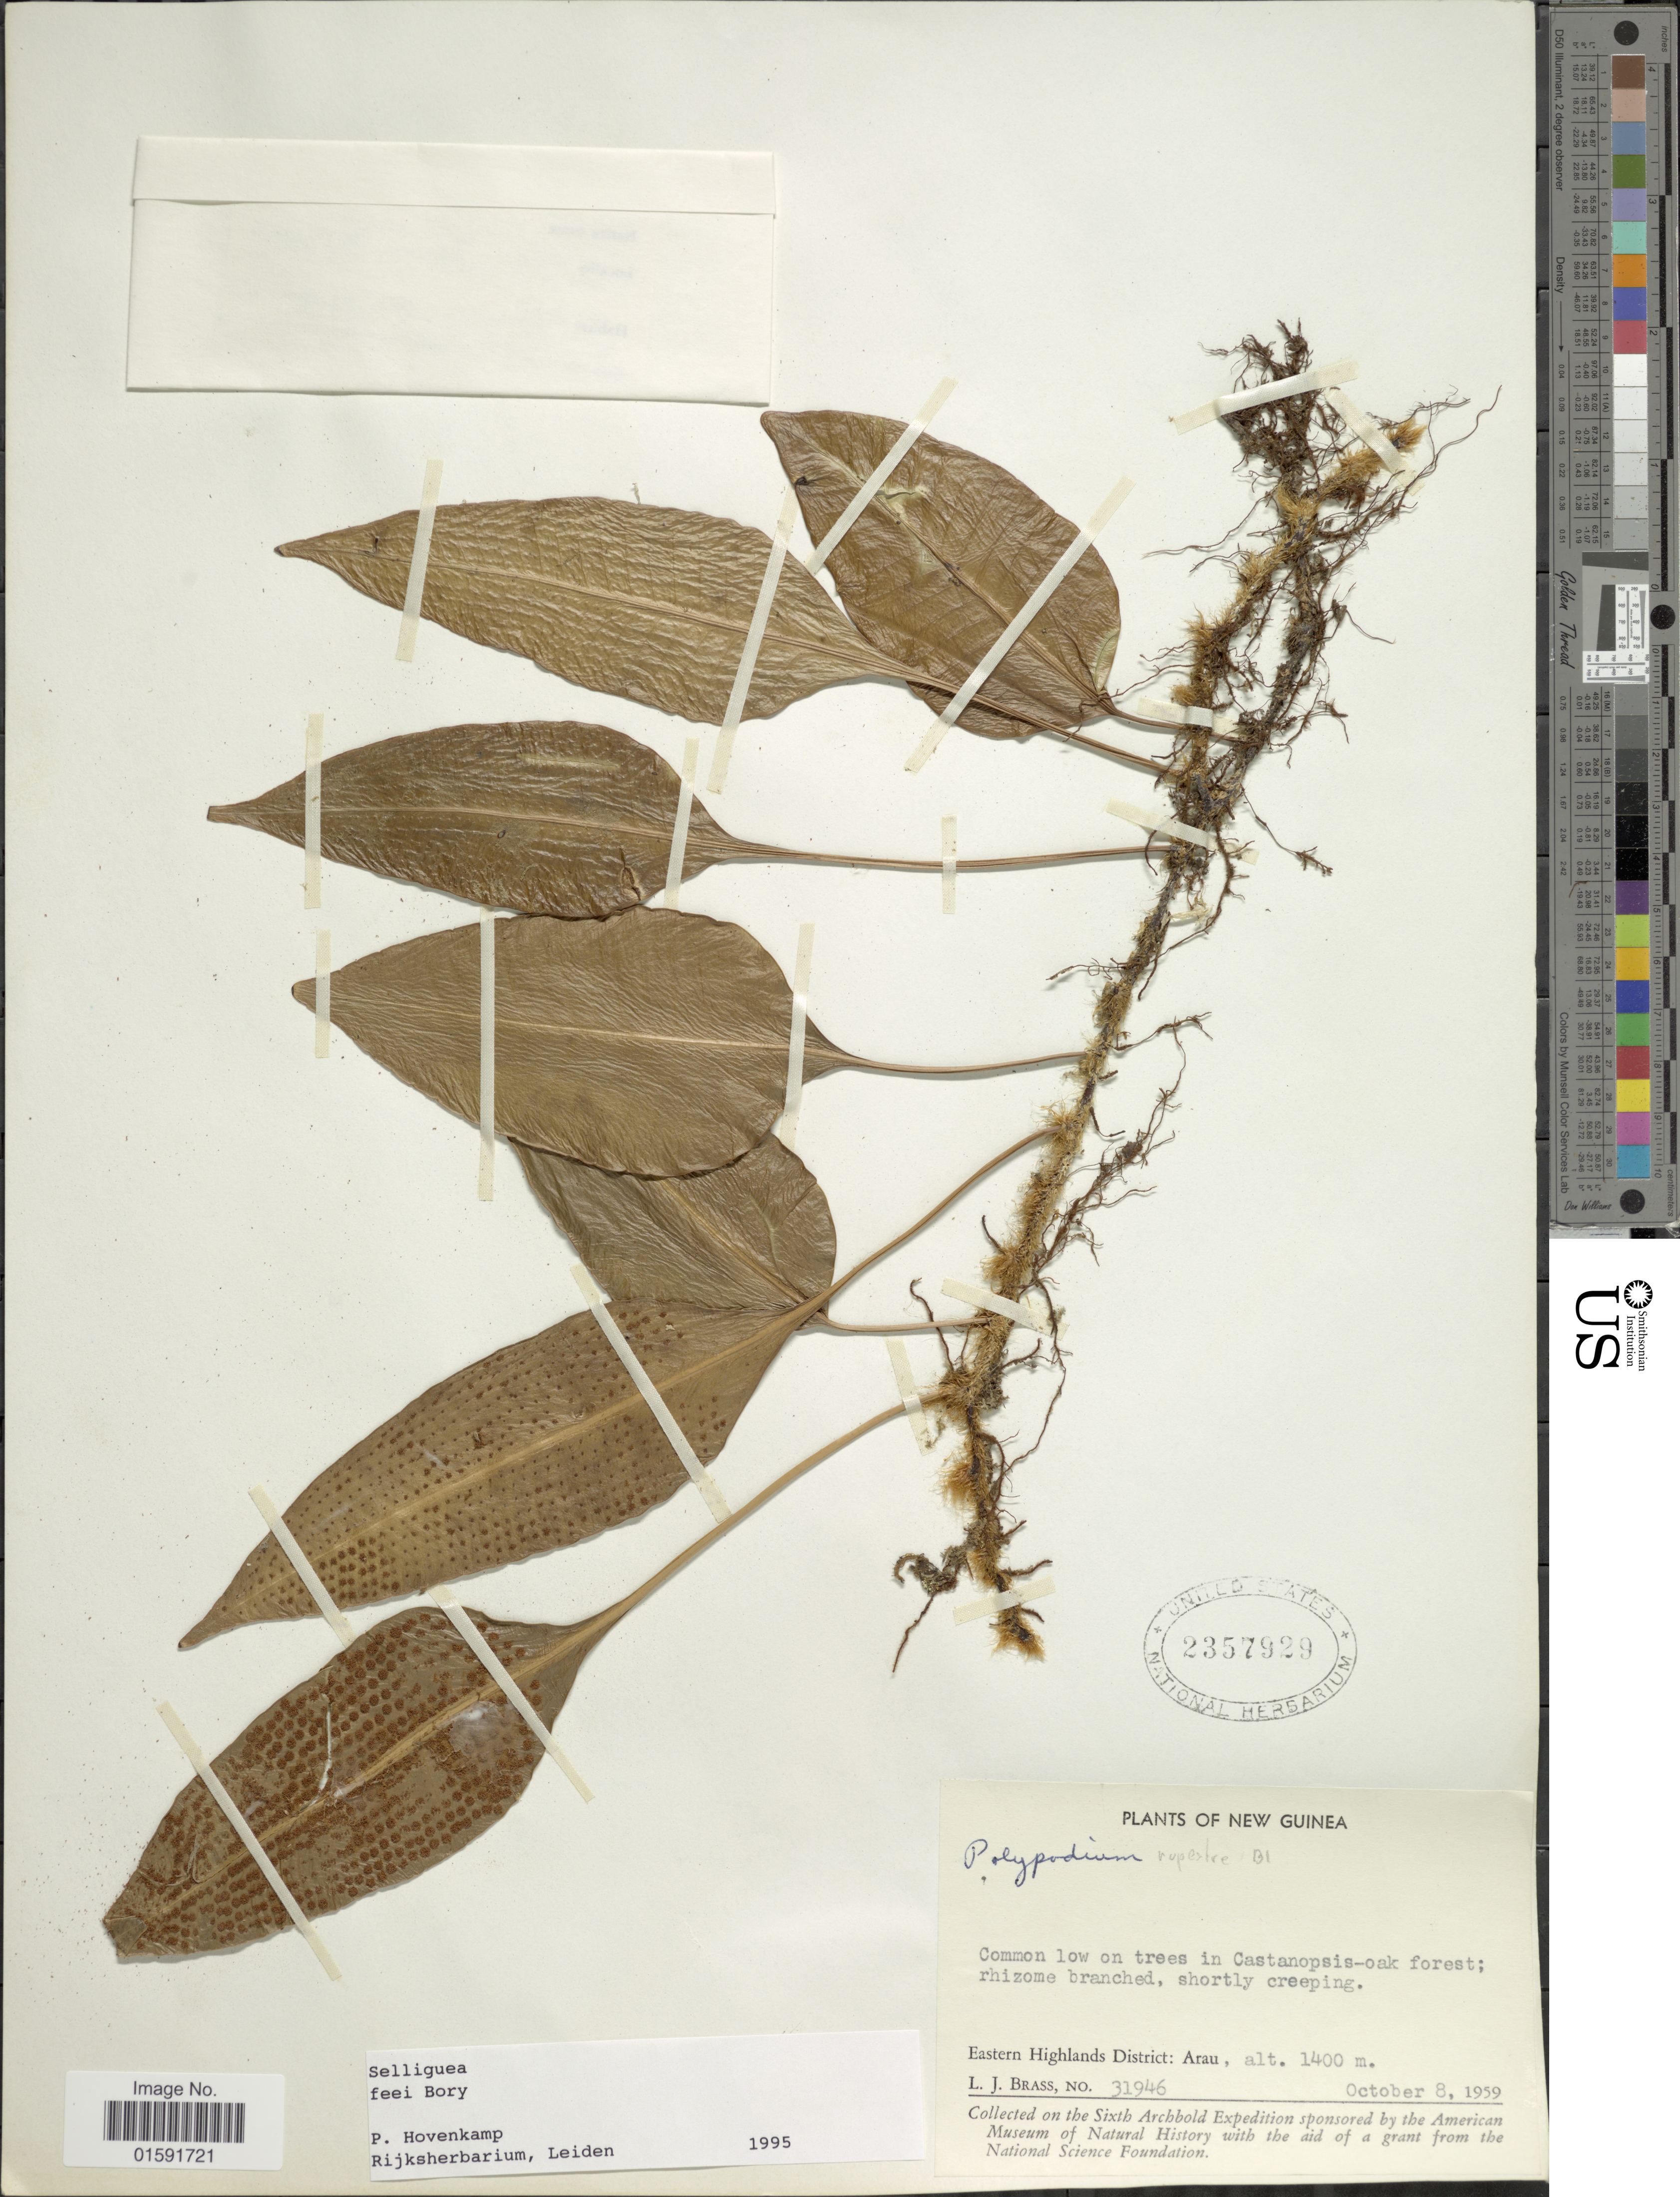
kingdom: Plantae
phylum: Tracheophyta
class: Polypodiopsida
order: Polypodiales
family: Polypodiaceae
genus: Selliguea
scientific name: Selliguea feei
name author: Bory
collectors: L. J. Brass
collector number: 31946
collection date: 1959-10-08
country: Papua New Guinea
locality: New Guinea, Eastern Highlands District: Arau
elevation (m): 1400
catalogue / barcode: US 2357929